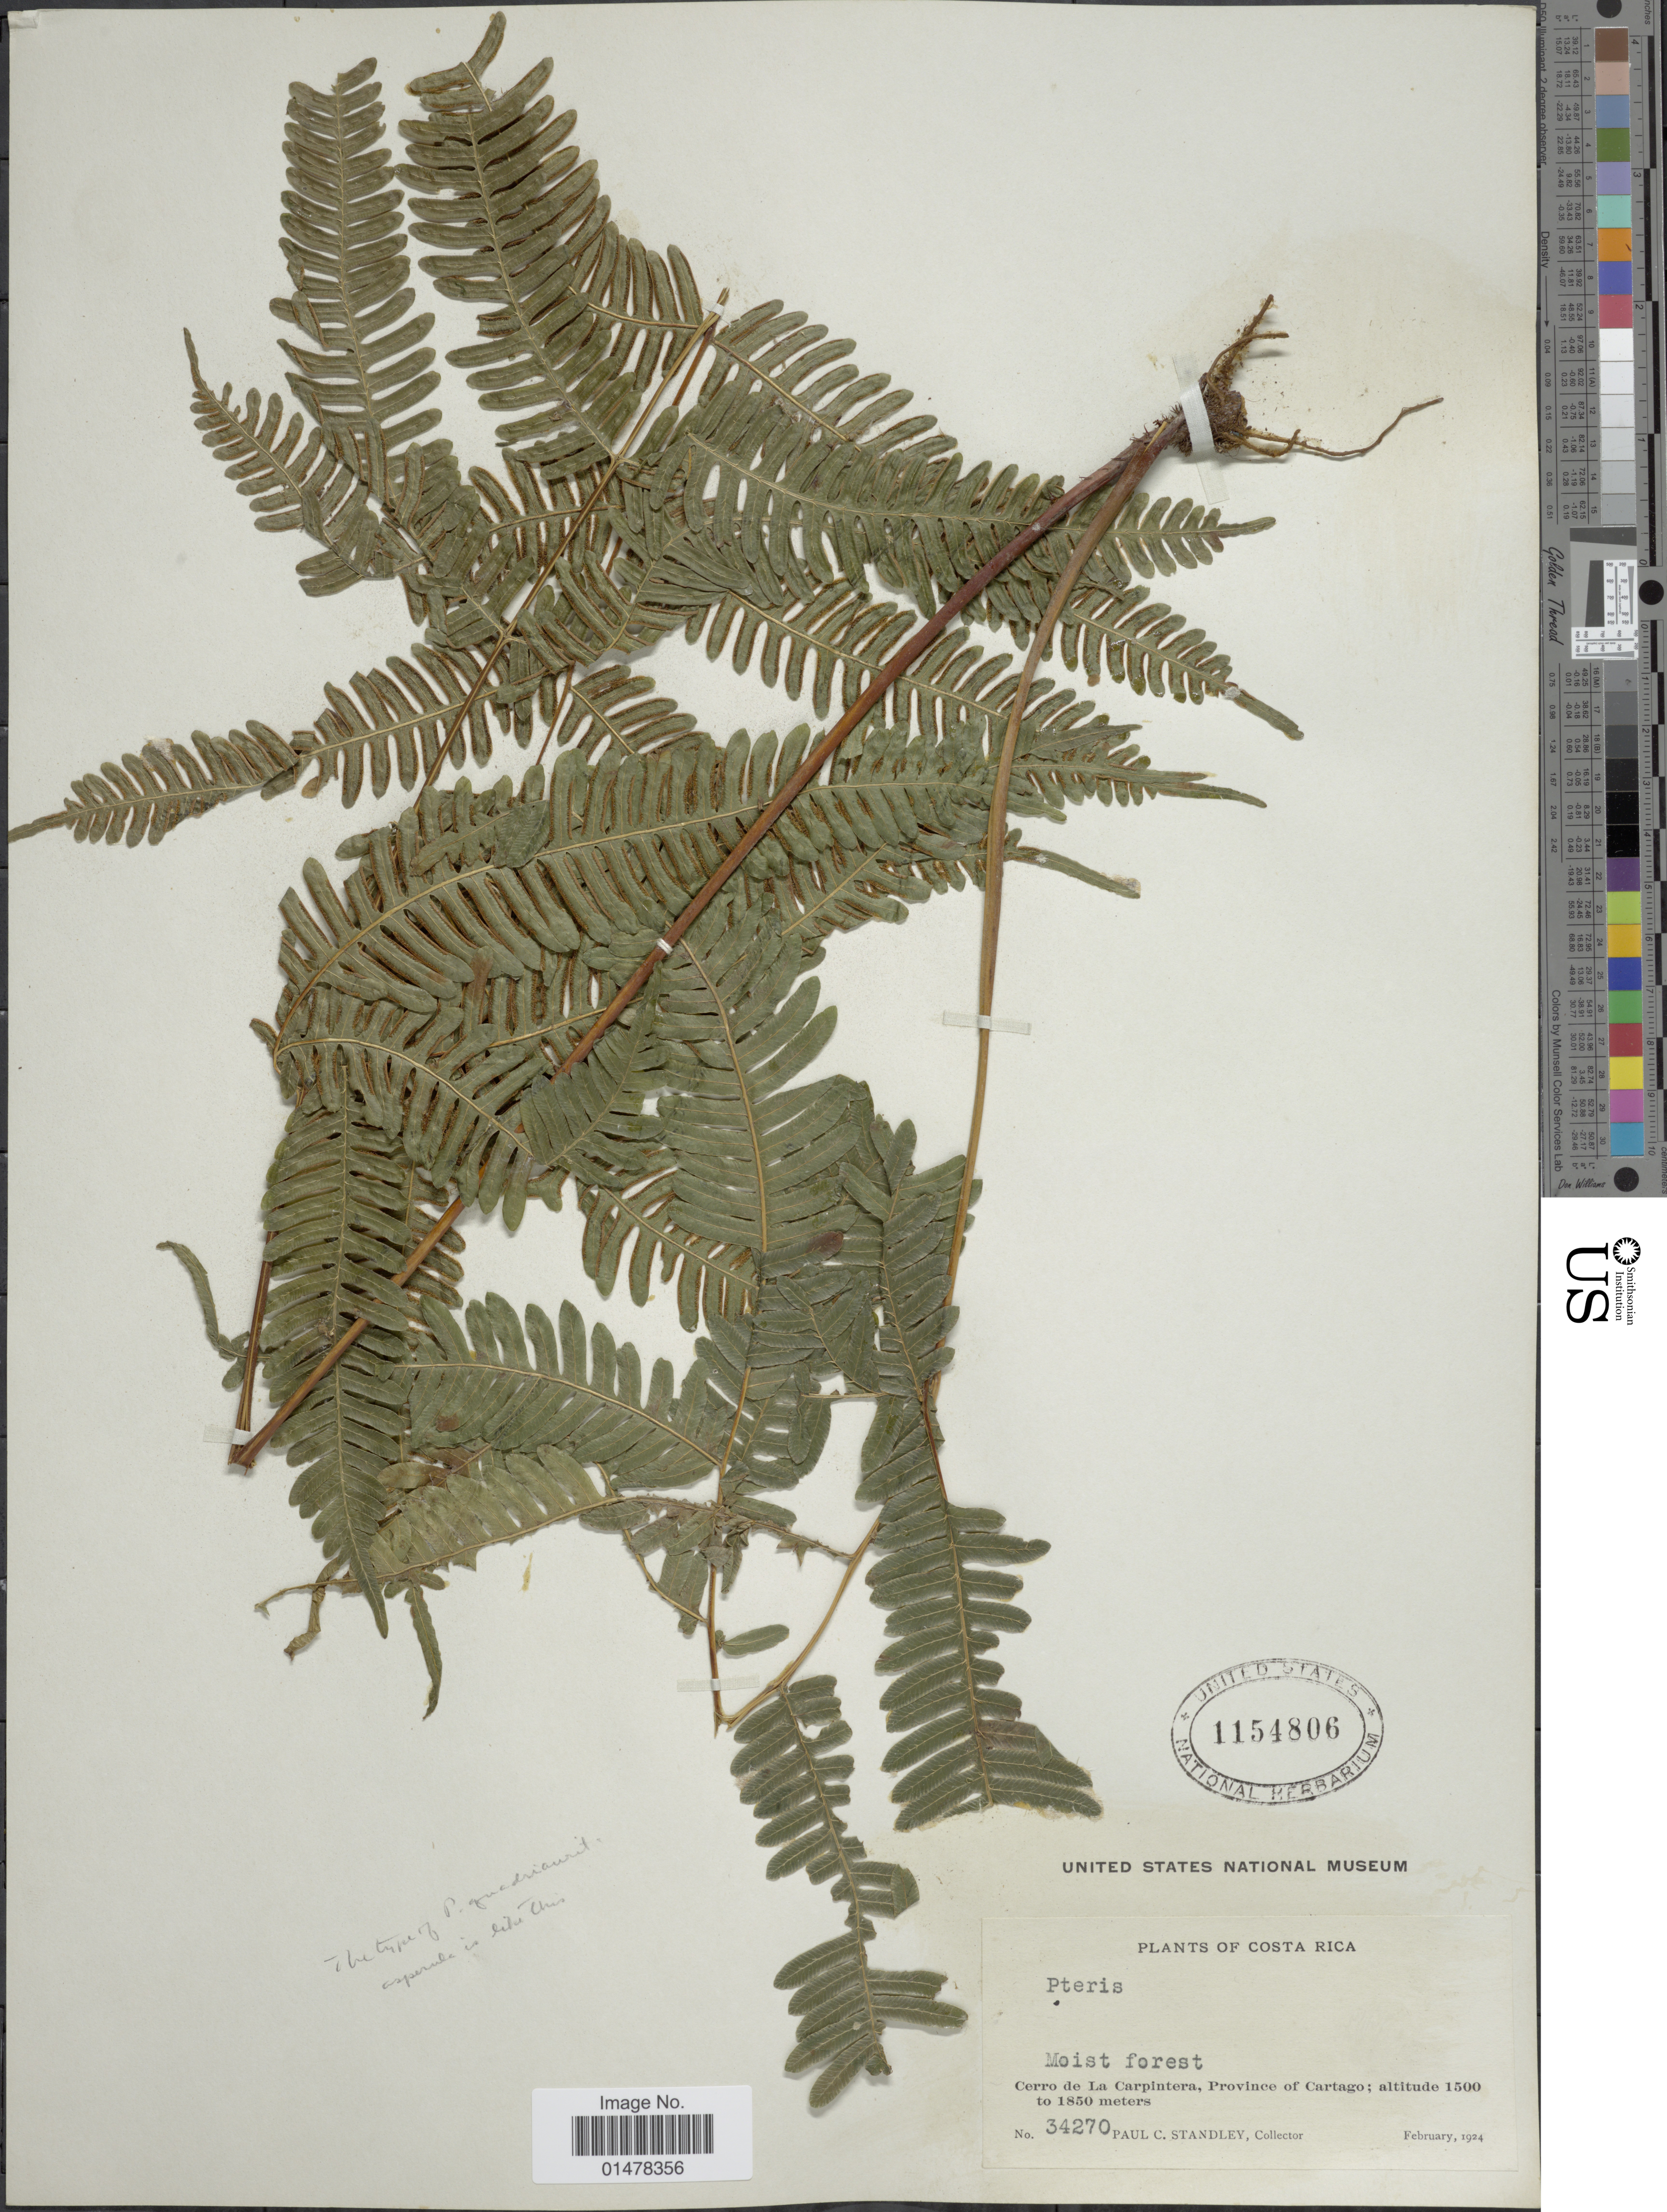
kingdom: Plantae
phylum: Tracheophyta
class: Polypodiopsida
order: Polypodiales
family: Pteridaceae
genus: Pteris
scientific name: Pteris quadriaurita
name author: Retz.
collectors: P. C. Standley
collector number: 34270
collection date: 1924-02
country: Costa Rica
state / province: Cartago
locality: Plants of Costa Rica, Ceroo de La Carpintera, province of Cartago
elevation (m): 1500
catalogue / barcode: US 1154806